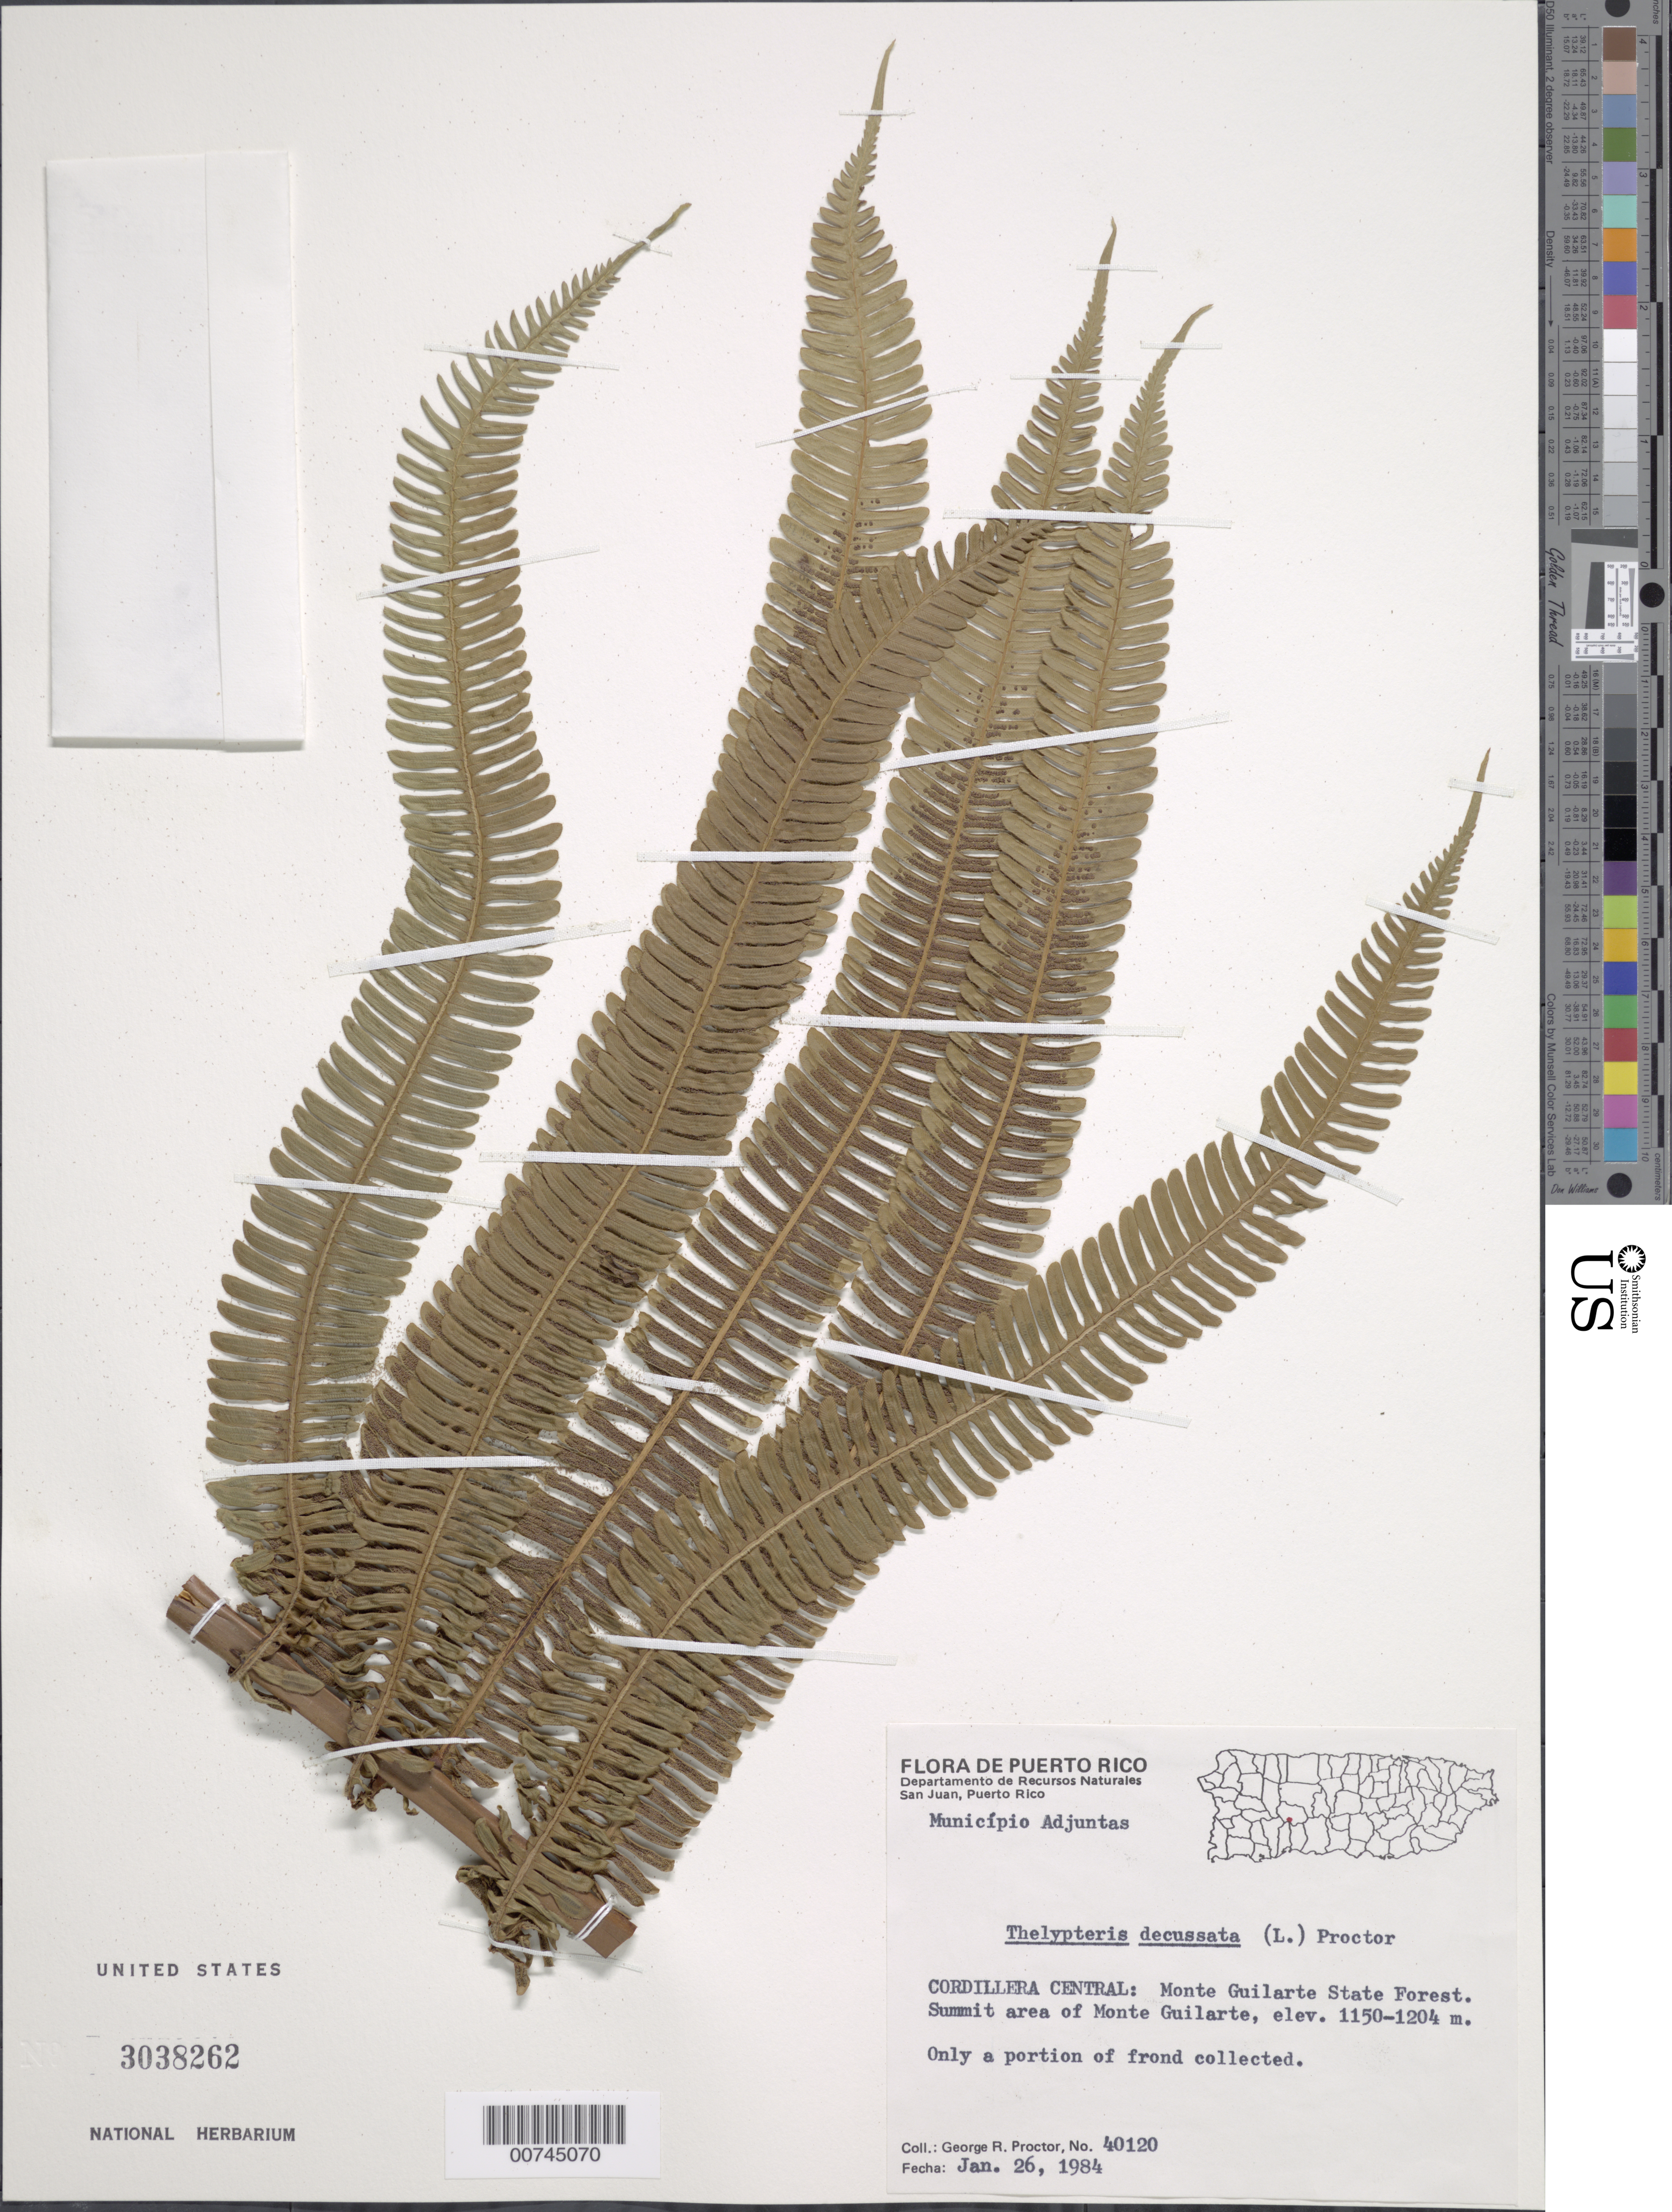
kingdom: Plantae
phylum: Tracheophyta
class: Polypodiopsida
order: Polypodiales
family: Thelypteridaceae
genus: Steiropteris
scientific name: Steiropteris decussata (L.) comb. nov., ined. 2015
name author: (L.)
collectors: G. R. Proctor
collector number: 40120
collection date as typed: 26 Jan 1984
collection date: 1984-01-26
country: Puerto Rico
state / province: Adjuntas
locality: Cordillera Central: Monte Guilarte State Forest. Summit area of Monte Guilarte. Municipio Adjuntas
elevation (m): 1150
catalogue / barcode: US 3038262